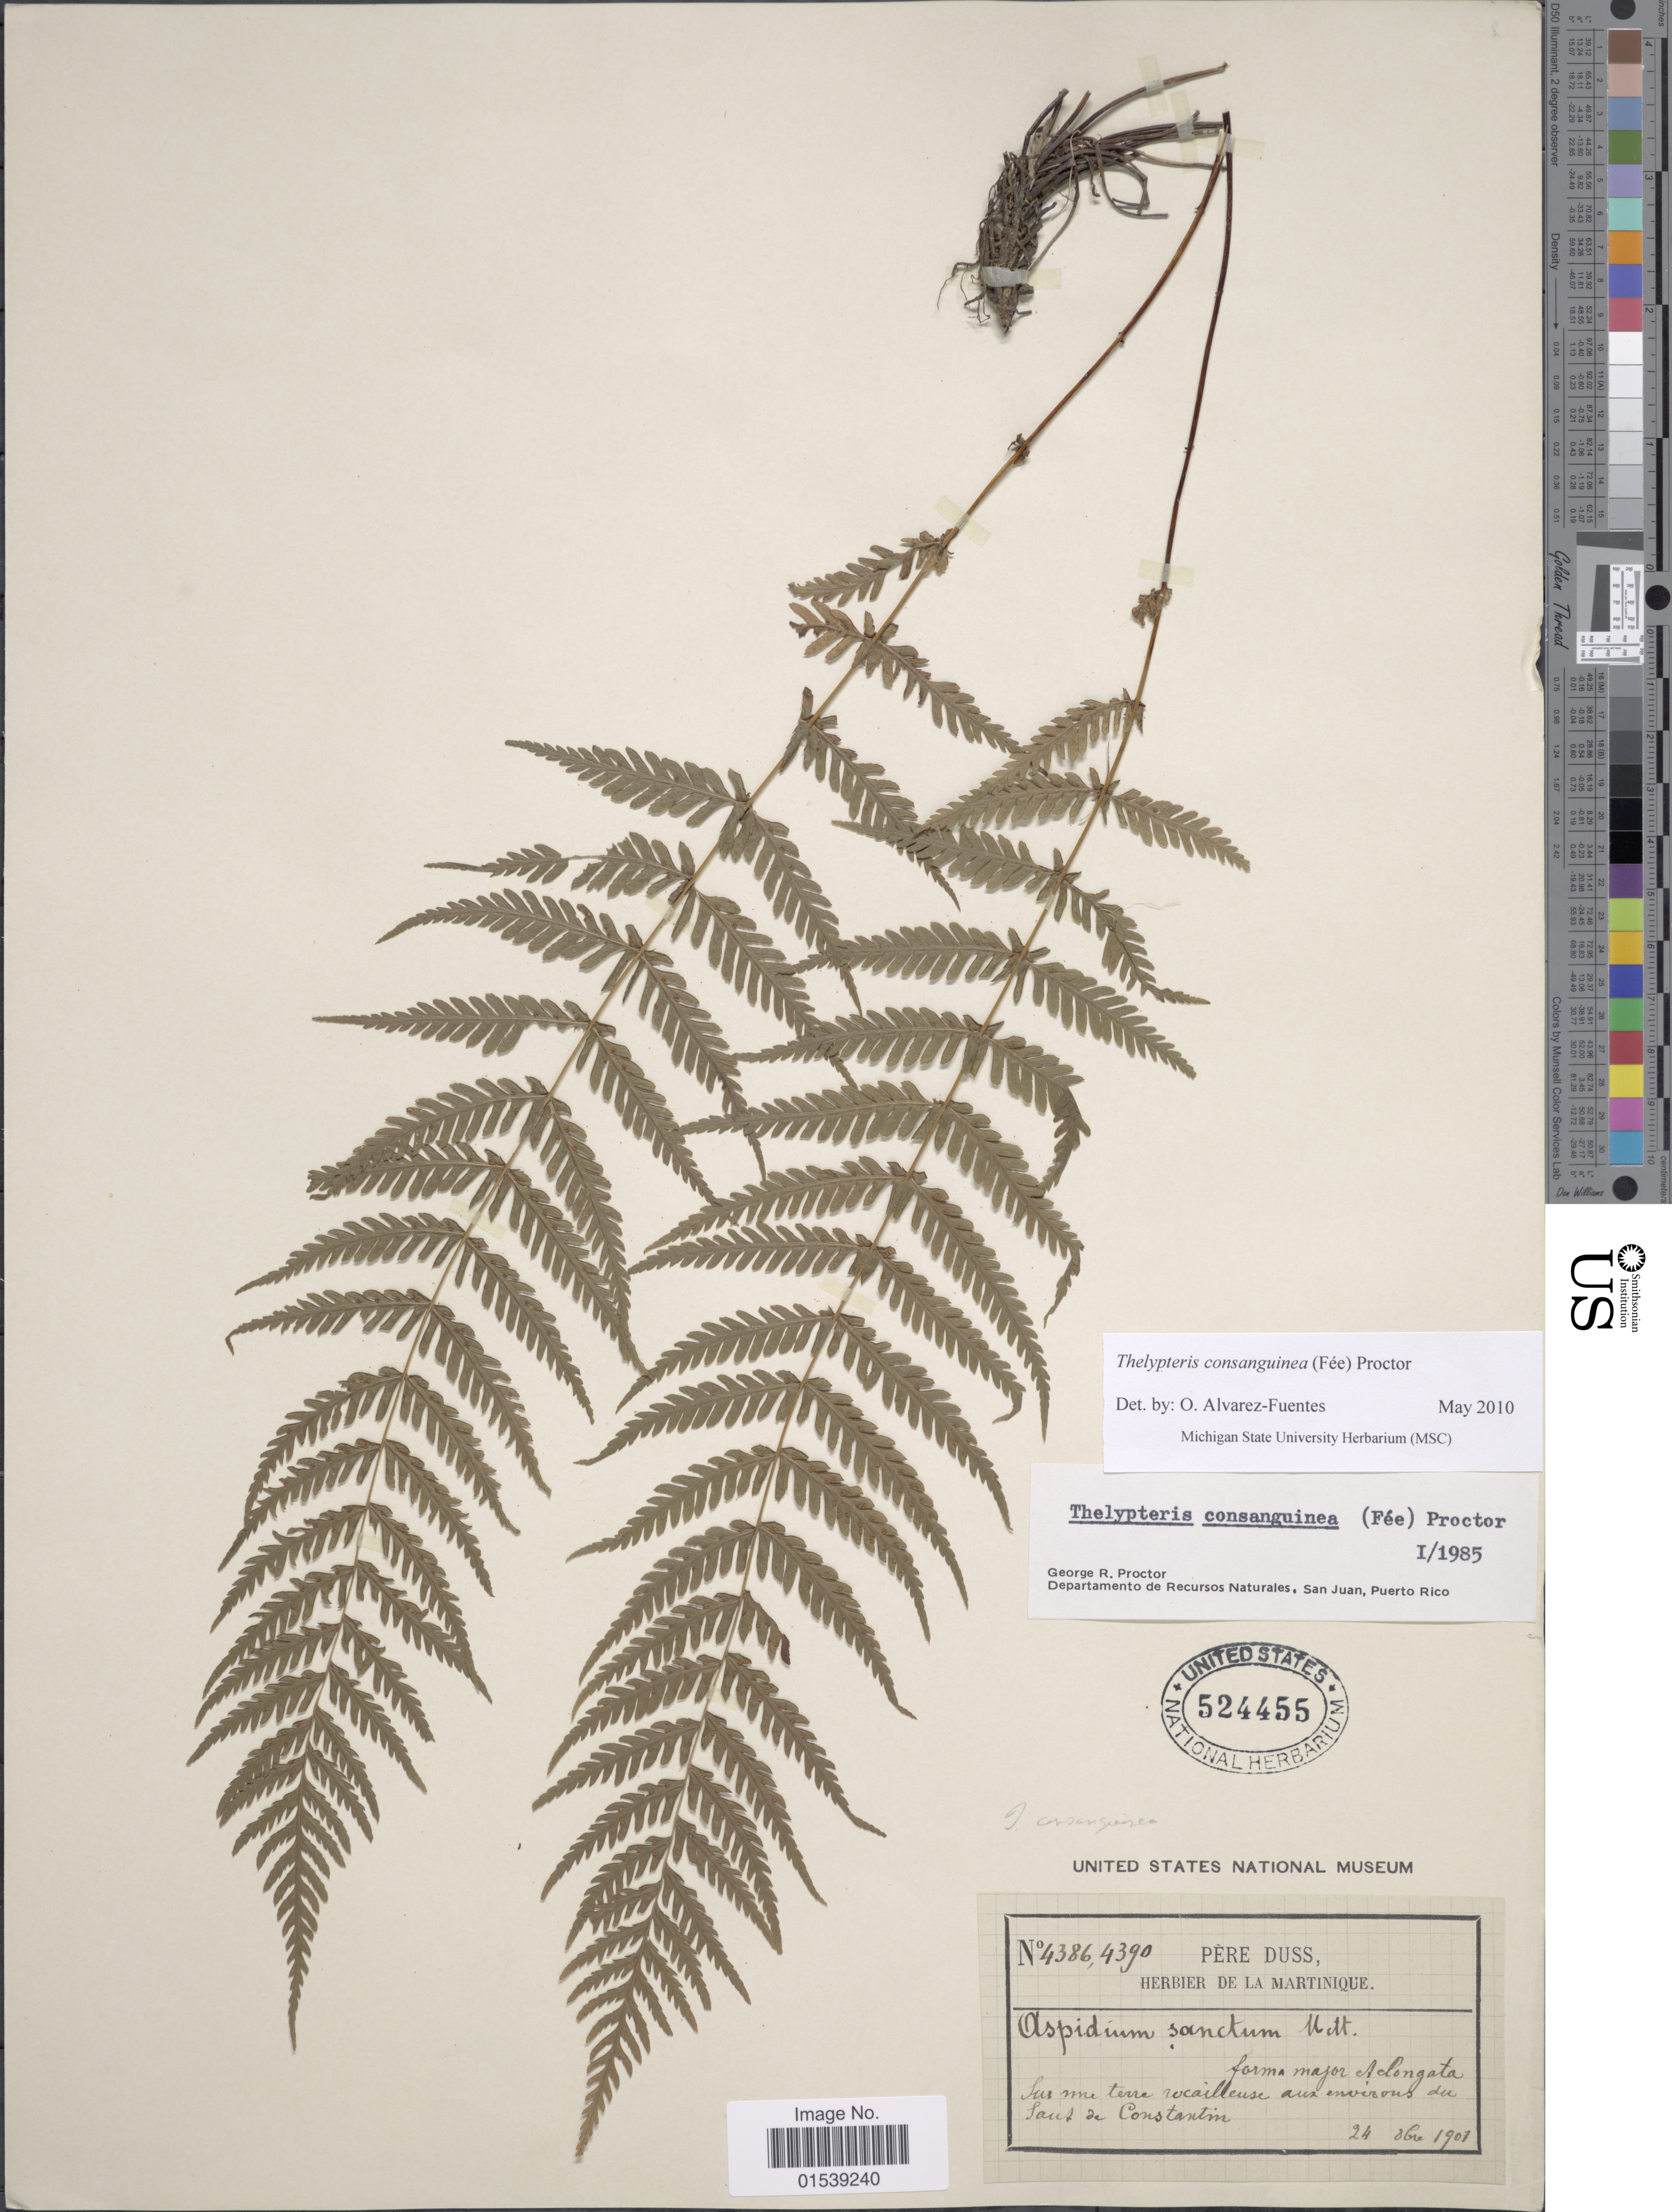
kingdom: Plantae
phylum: Tracheophyta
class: Polypodiopsida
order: Polypodiales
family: Thelypteridaceae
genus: Amauropelta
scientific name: Amauropelta consanguinea (Fée) comb. nov., ined. 2015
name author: (Fée)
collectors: Père Duss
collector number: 4386/4390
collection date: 1901-10-24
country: Guadeloupe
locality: Sur me terre rocailleuse aux environs du Saut de Constantin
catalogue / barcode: US 524455